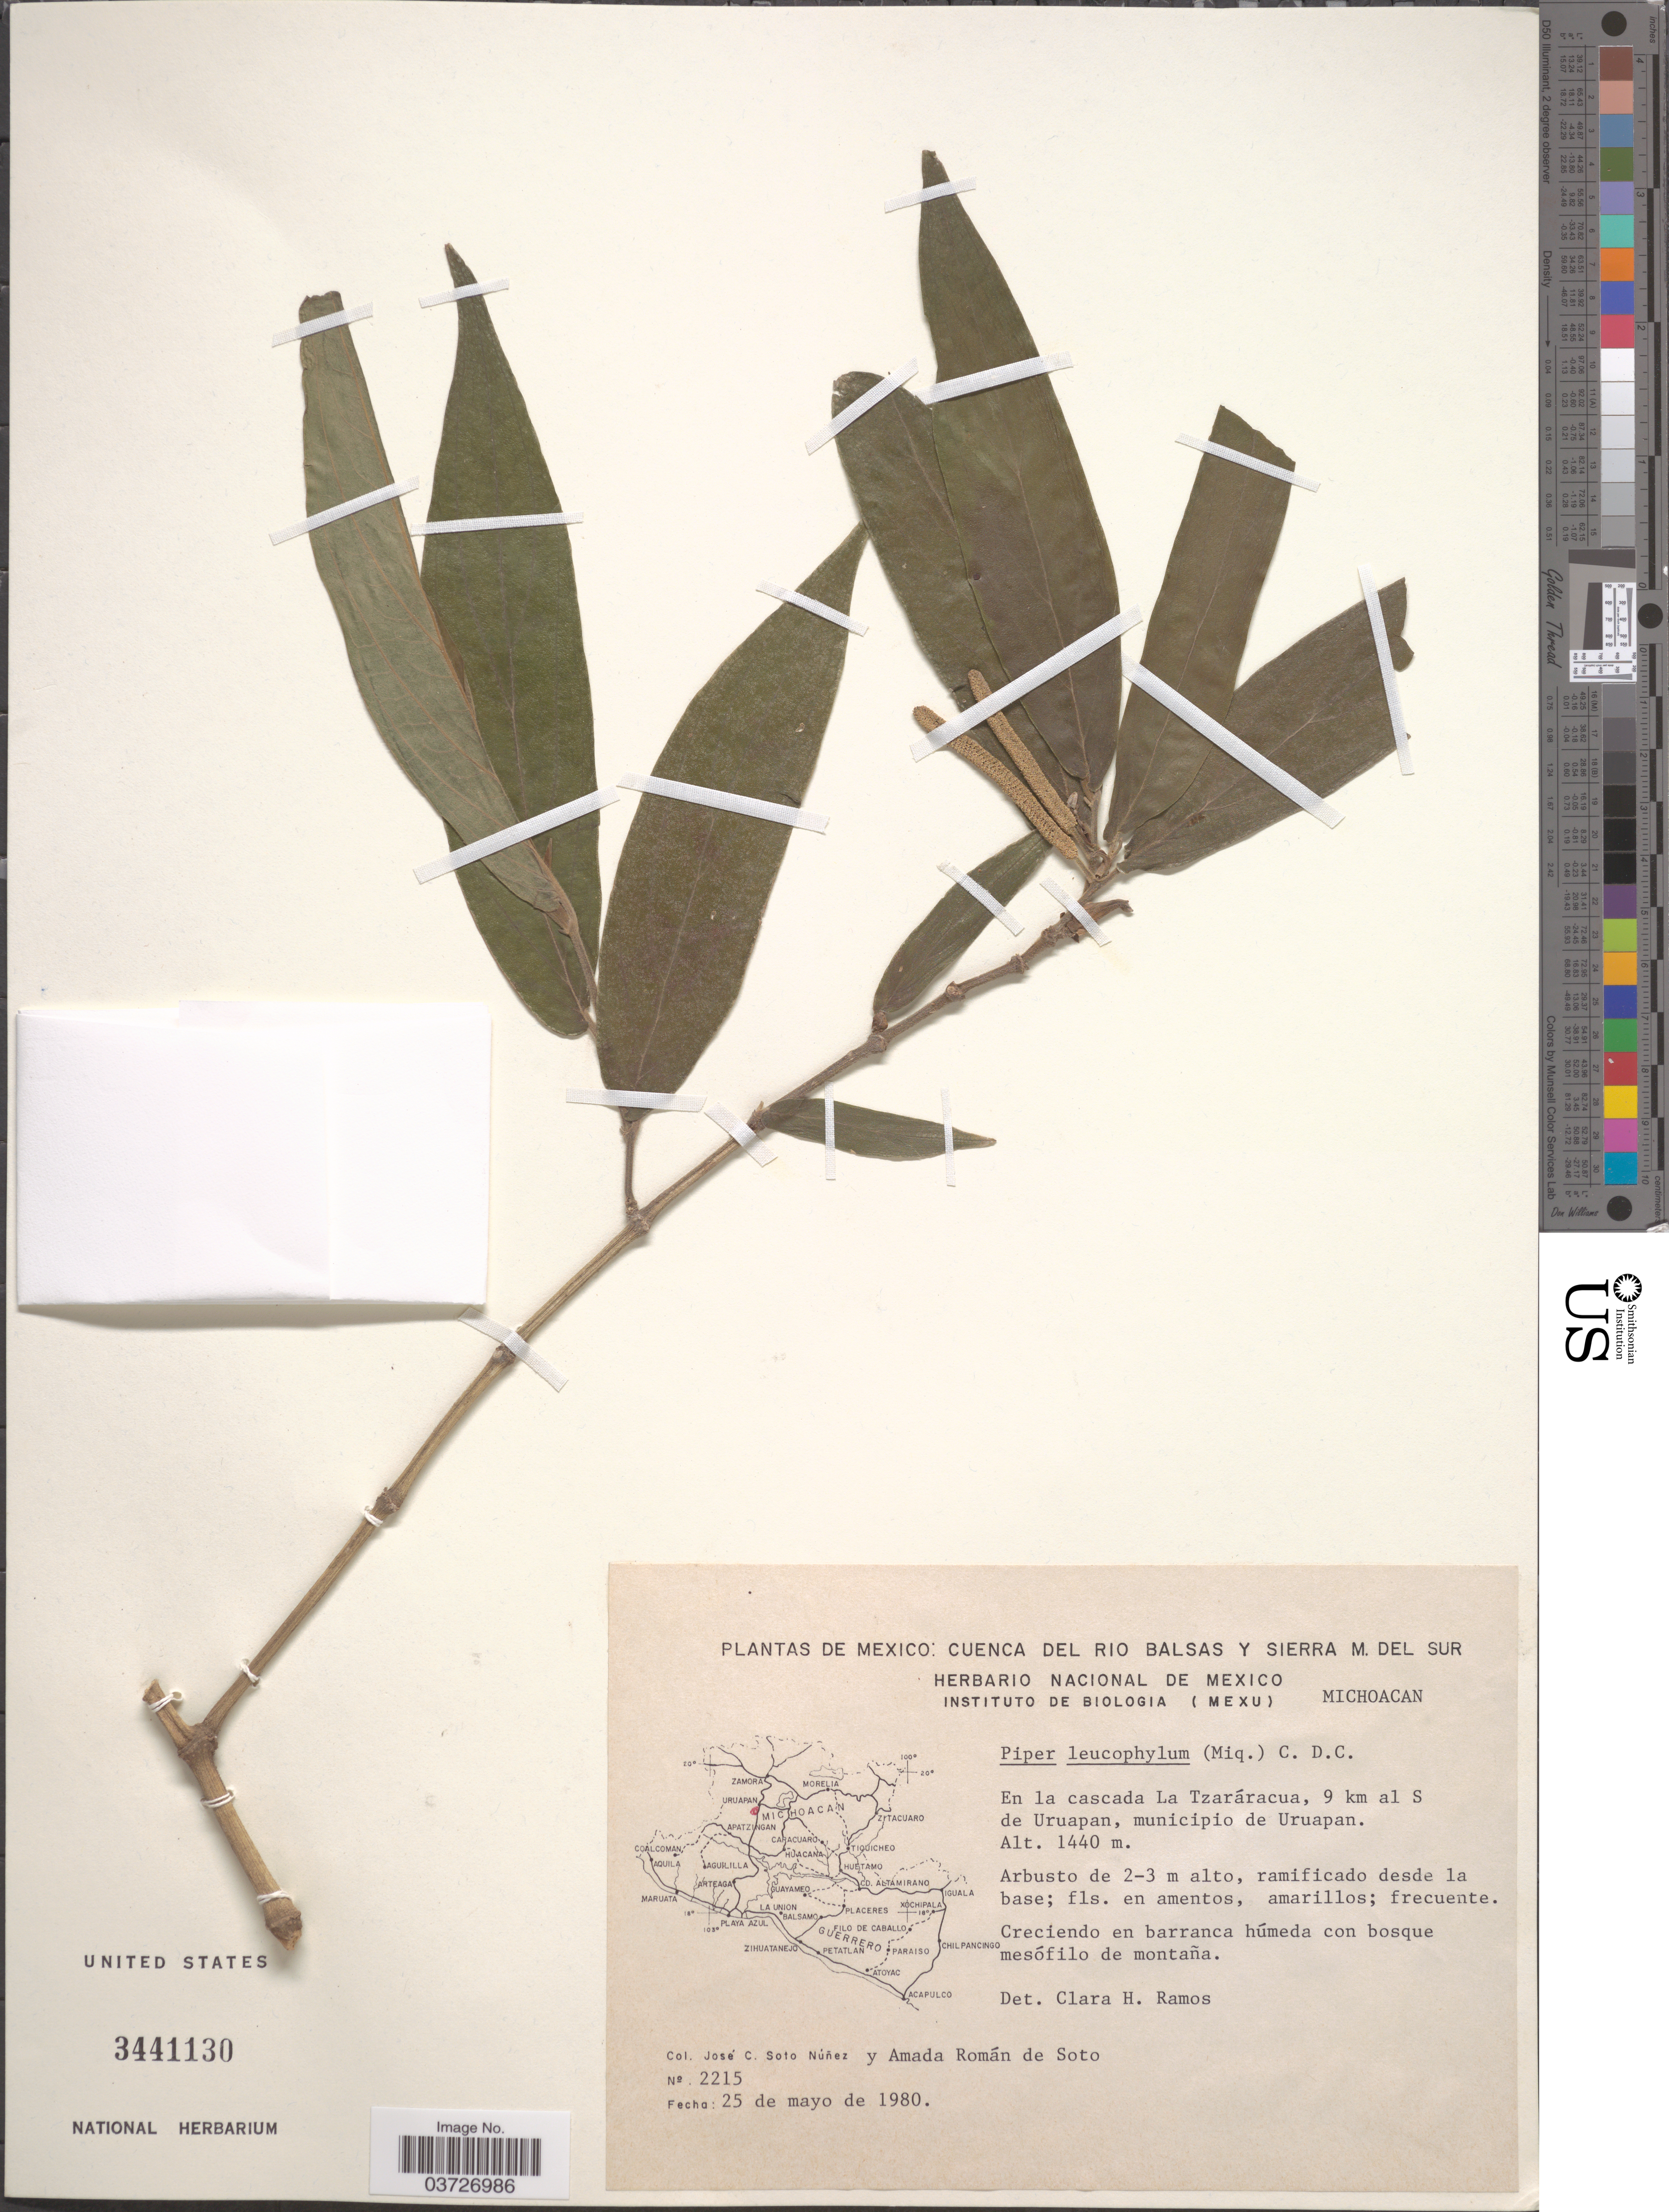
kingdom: Plantae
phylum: Tracheophyta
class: Magnoliopsida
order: Piperales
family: Piperaceae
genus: Piper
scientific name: Piper leucophyllum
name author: (Miq.) C. DC.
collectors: J. Soto & Roman de Soto, A.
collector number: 2215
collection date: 1980-05-25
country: Mexico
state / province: Michoacán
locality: En la cascade La Tzaráracua, 9 km al S de Uruapan, municipio de Uruapan.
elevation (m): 1440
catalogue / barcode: US 3441130